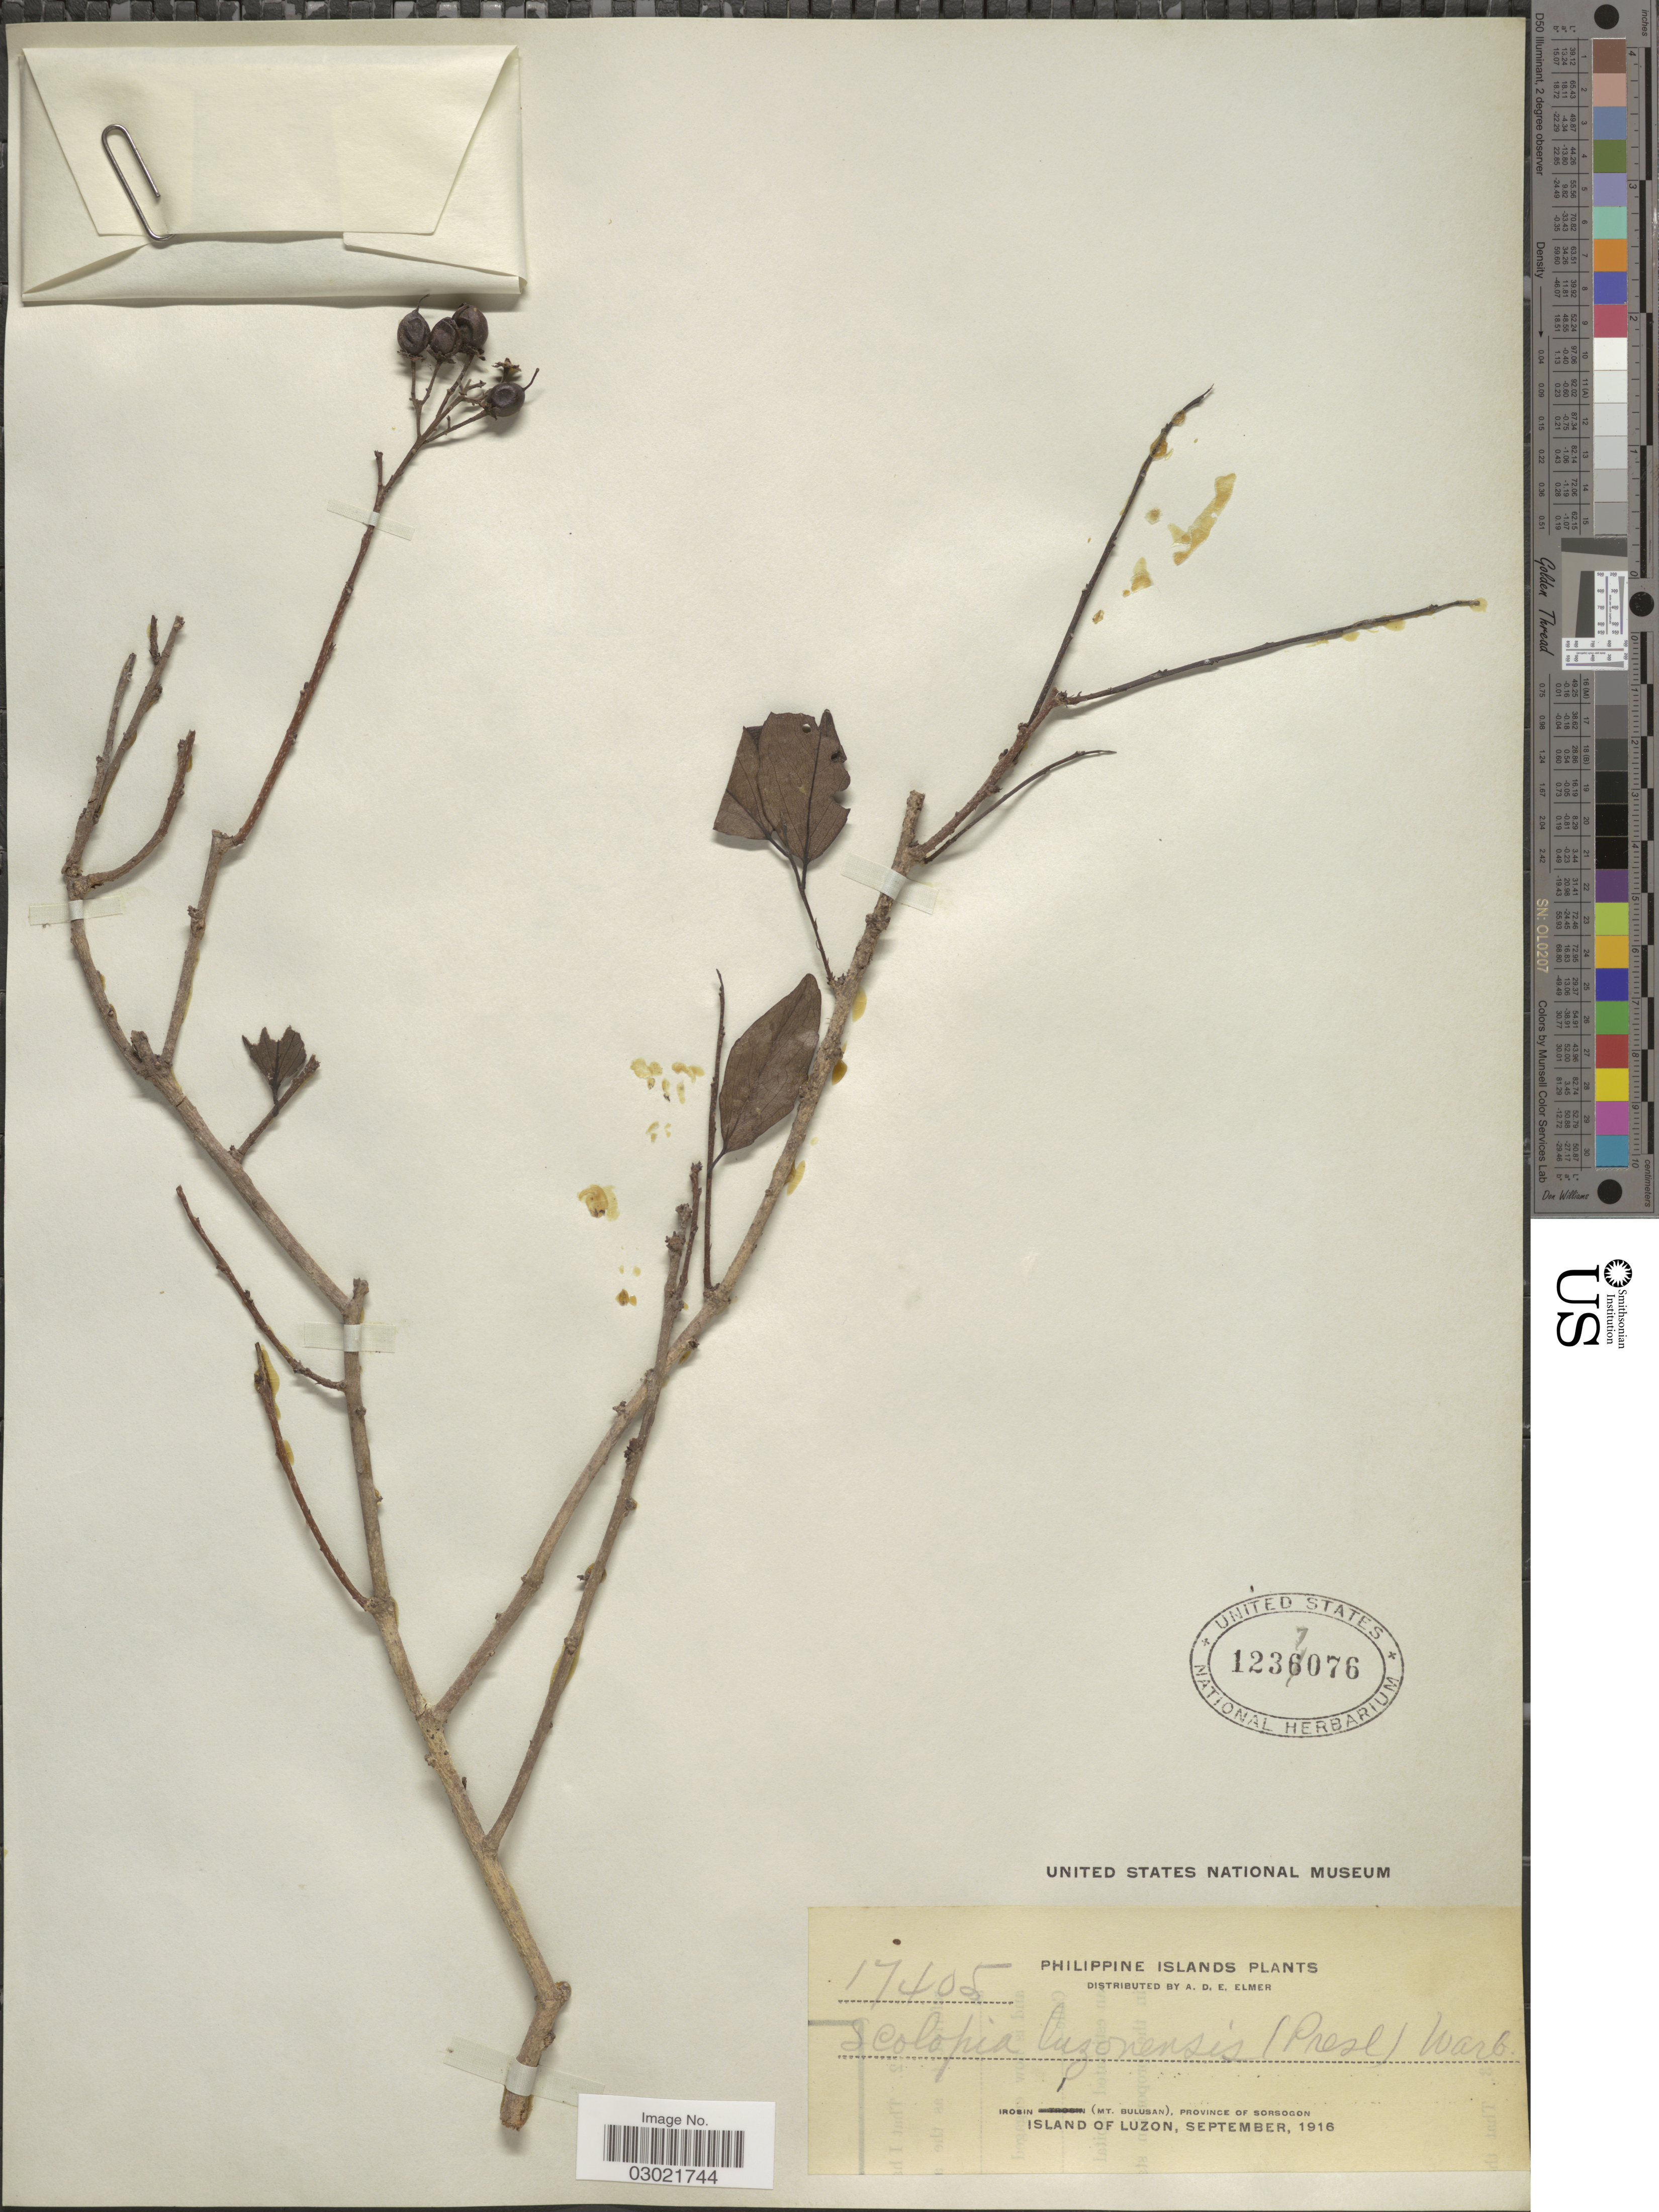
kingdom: Plantae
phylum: Tracheophyta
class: Magnoliopsida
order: Malpighiales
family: Salicaceae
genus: Scolopia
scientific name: Scolopia luzonensis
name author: (C. Presl) Warb.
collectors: A. D. E. Elmer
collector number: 17405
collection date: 1916-09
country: Philippines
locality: Philippine Islands. Irosin (Mt. Bulusan), Province of Sorsogon. Island of Luzon.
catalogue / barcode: US 1237076